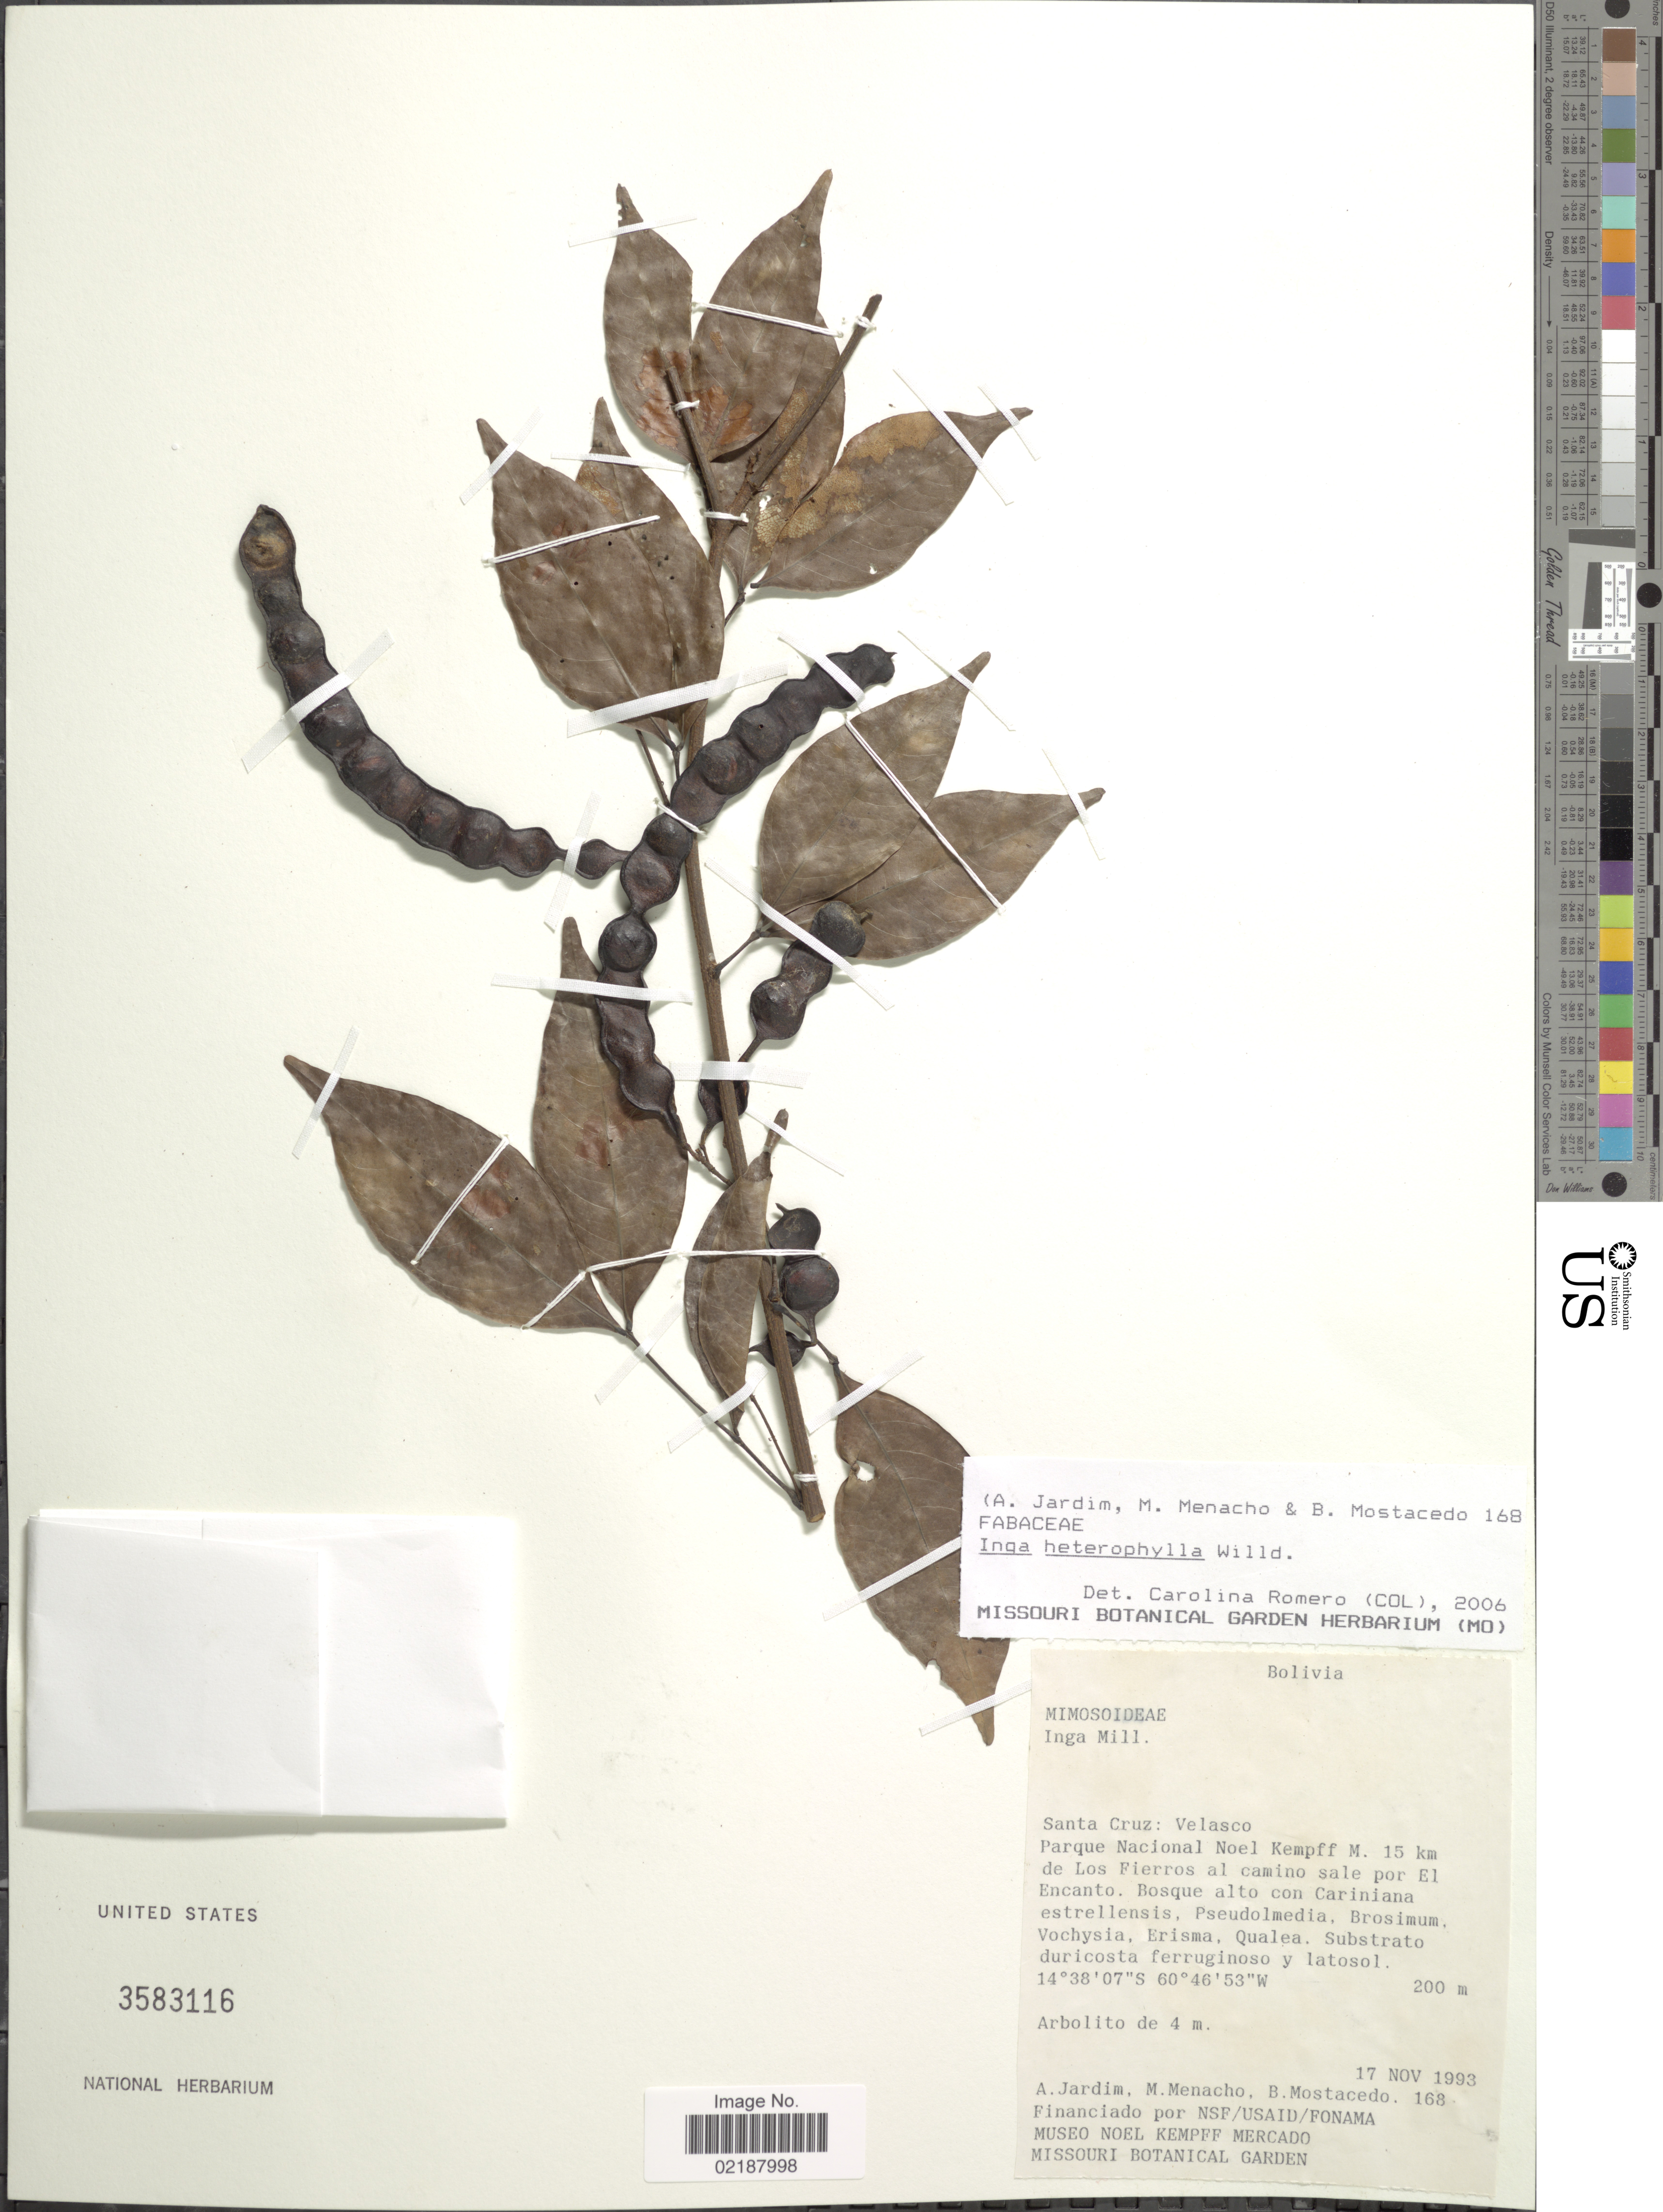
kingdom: Plantae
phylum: Tracheophyta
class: Magnoliopsida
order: Fabales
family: Fabaceae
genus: Inga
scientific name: Inga heterophylla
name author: Willd.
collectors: A. Jardim, M. Menacho & B. Mostacedo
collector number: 168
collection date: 1993-11-17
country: Bolivia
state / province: Santa Cruz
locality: Velasco, Parque Nacianal Noel Kempff M, 15 km de Los Fierros al camino sale por El Encanto, Bosque alto con Cariniana estrellensis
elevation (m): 200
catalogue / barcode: US 3583116